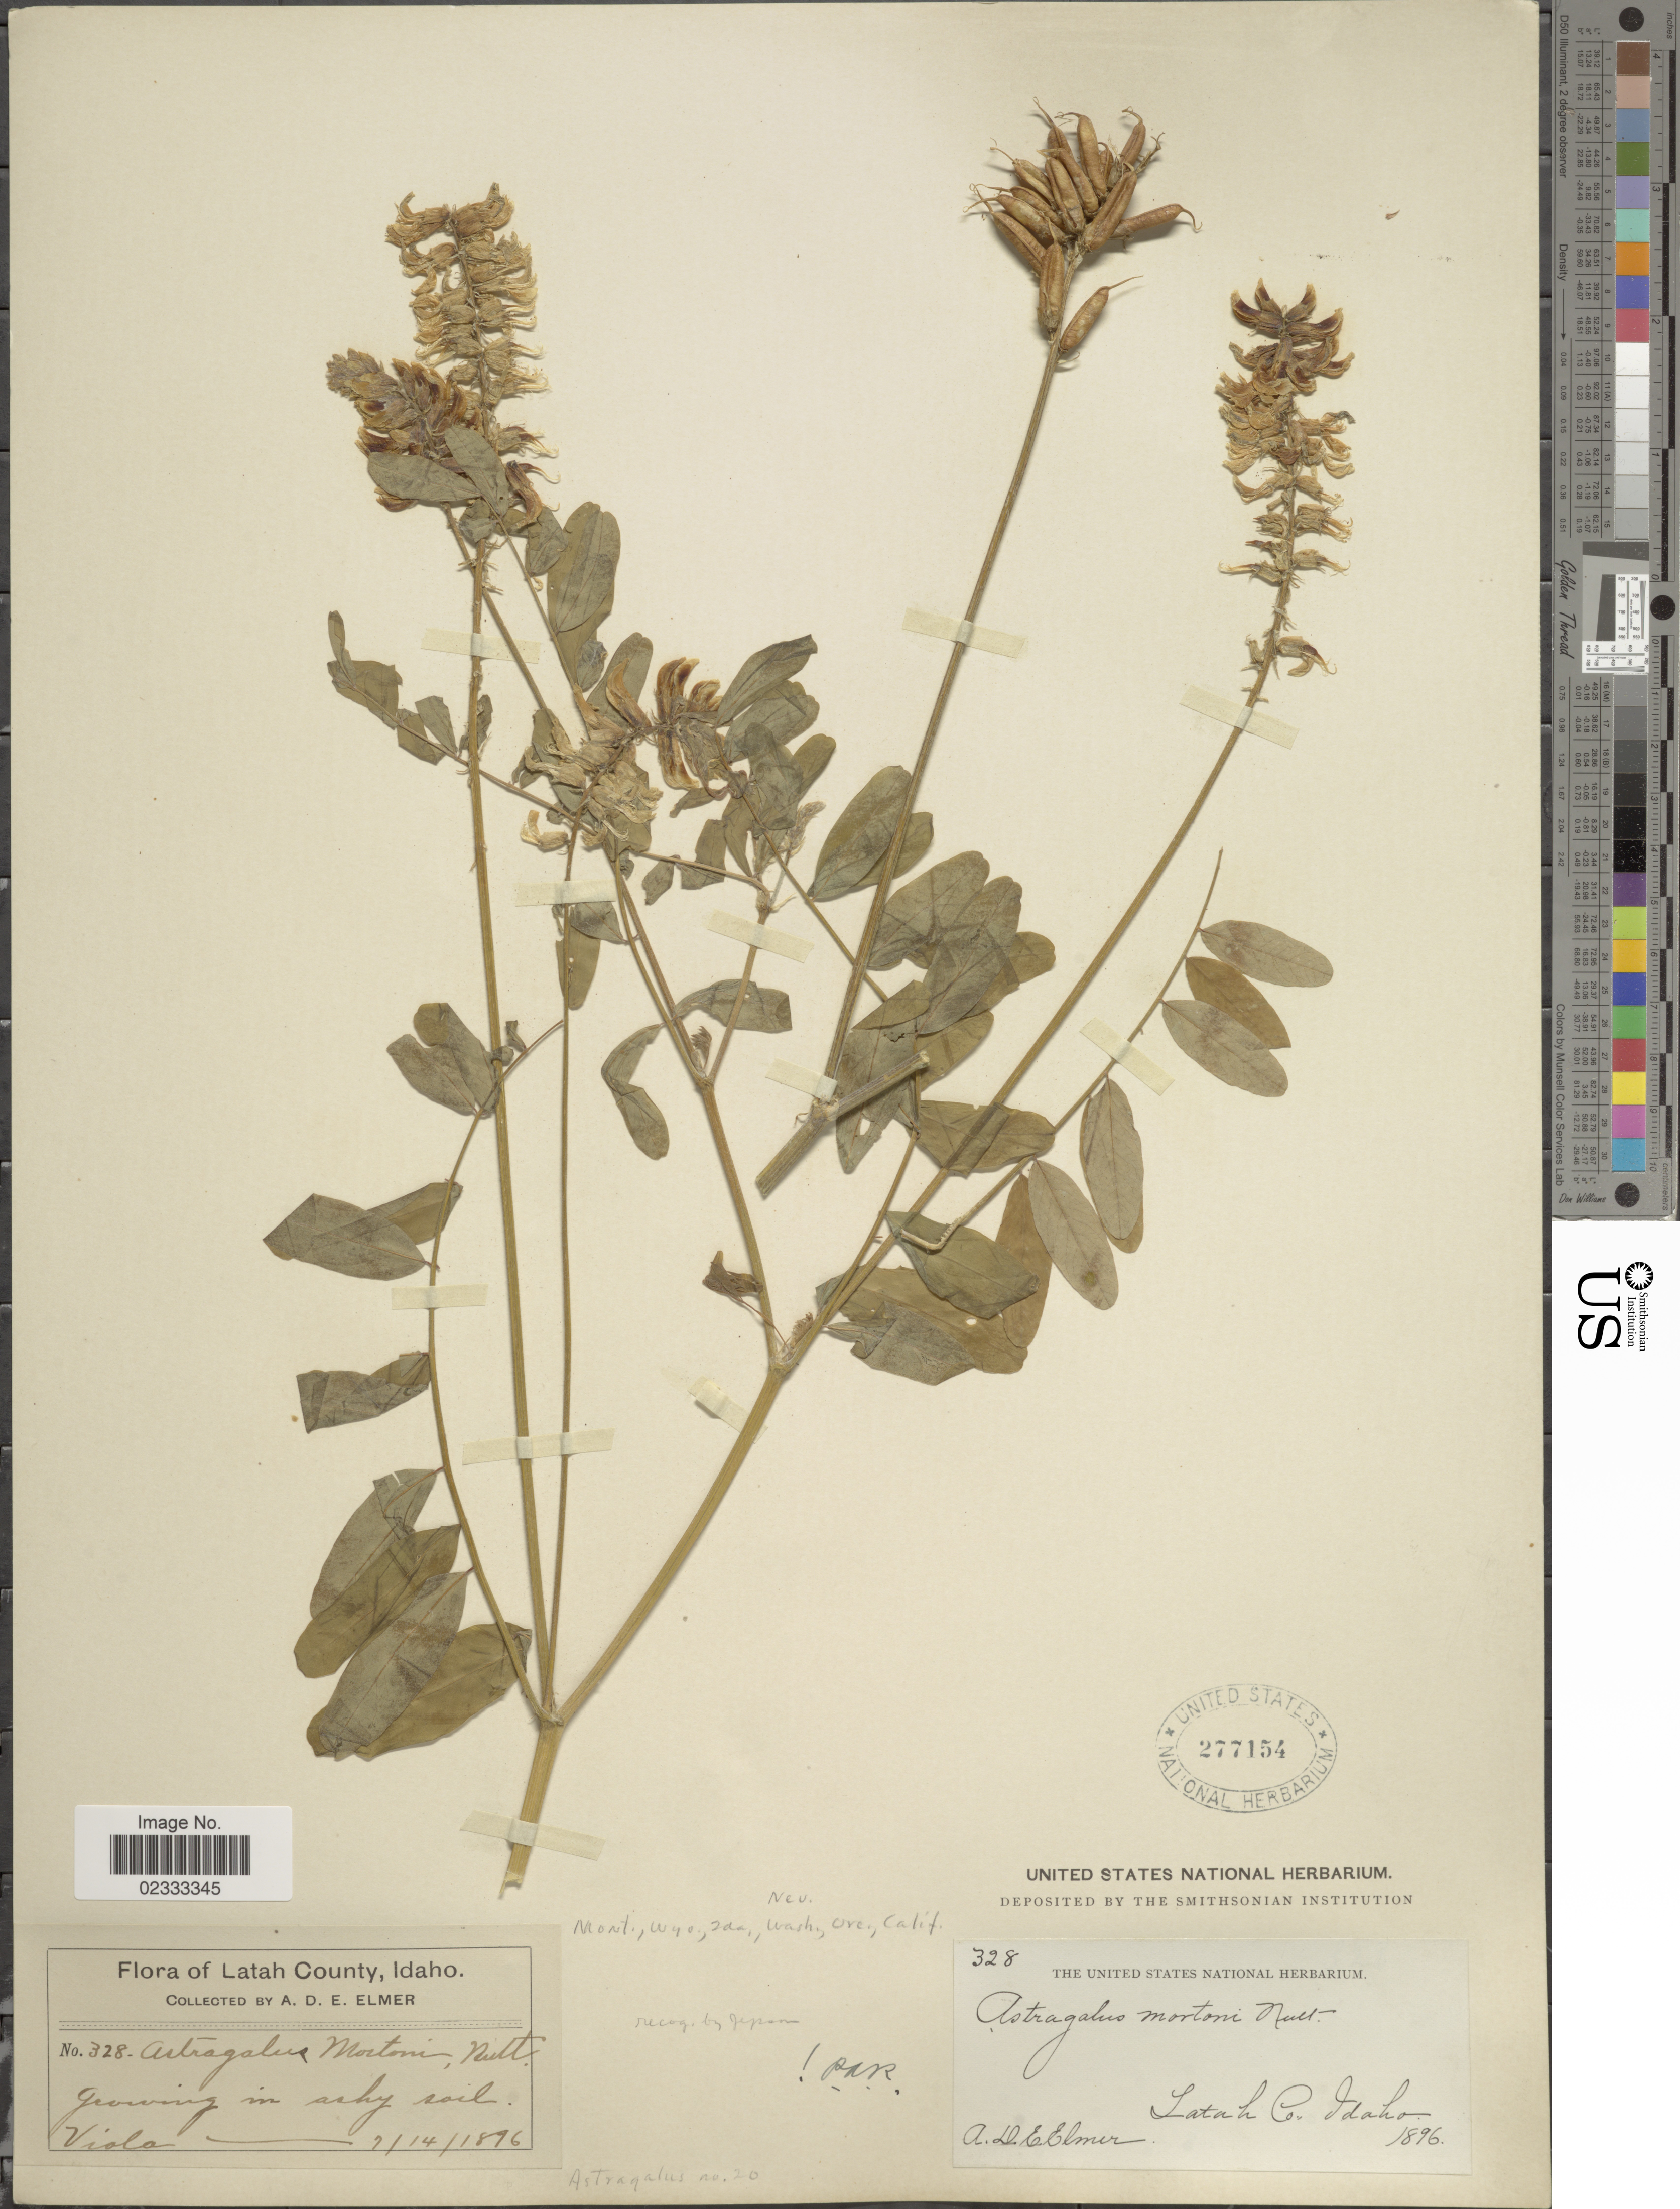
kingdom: Plantae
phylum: Tracheophyta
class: Magnoliopsida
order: Fabales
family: Fabaceae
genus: Astragalus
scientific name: Astragalus mortonii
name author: Nutt.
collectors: A. D. E. Elmer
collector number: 328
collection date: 1896-07-14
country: United States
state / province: Idaho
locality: Latah Co., in ashy soil, Viola.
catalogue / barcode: US 277154